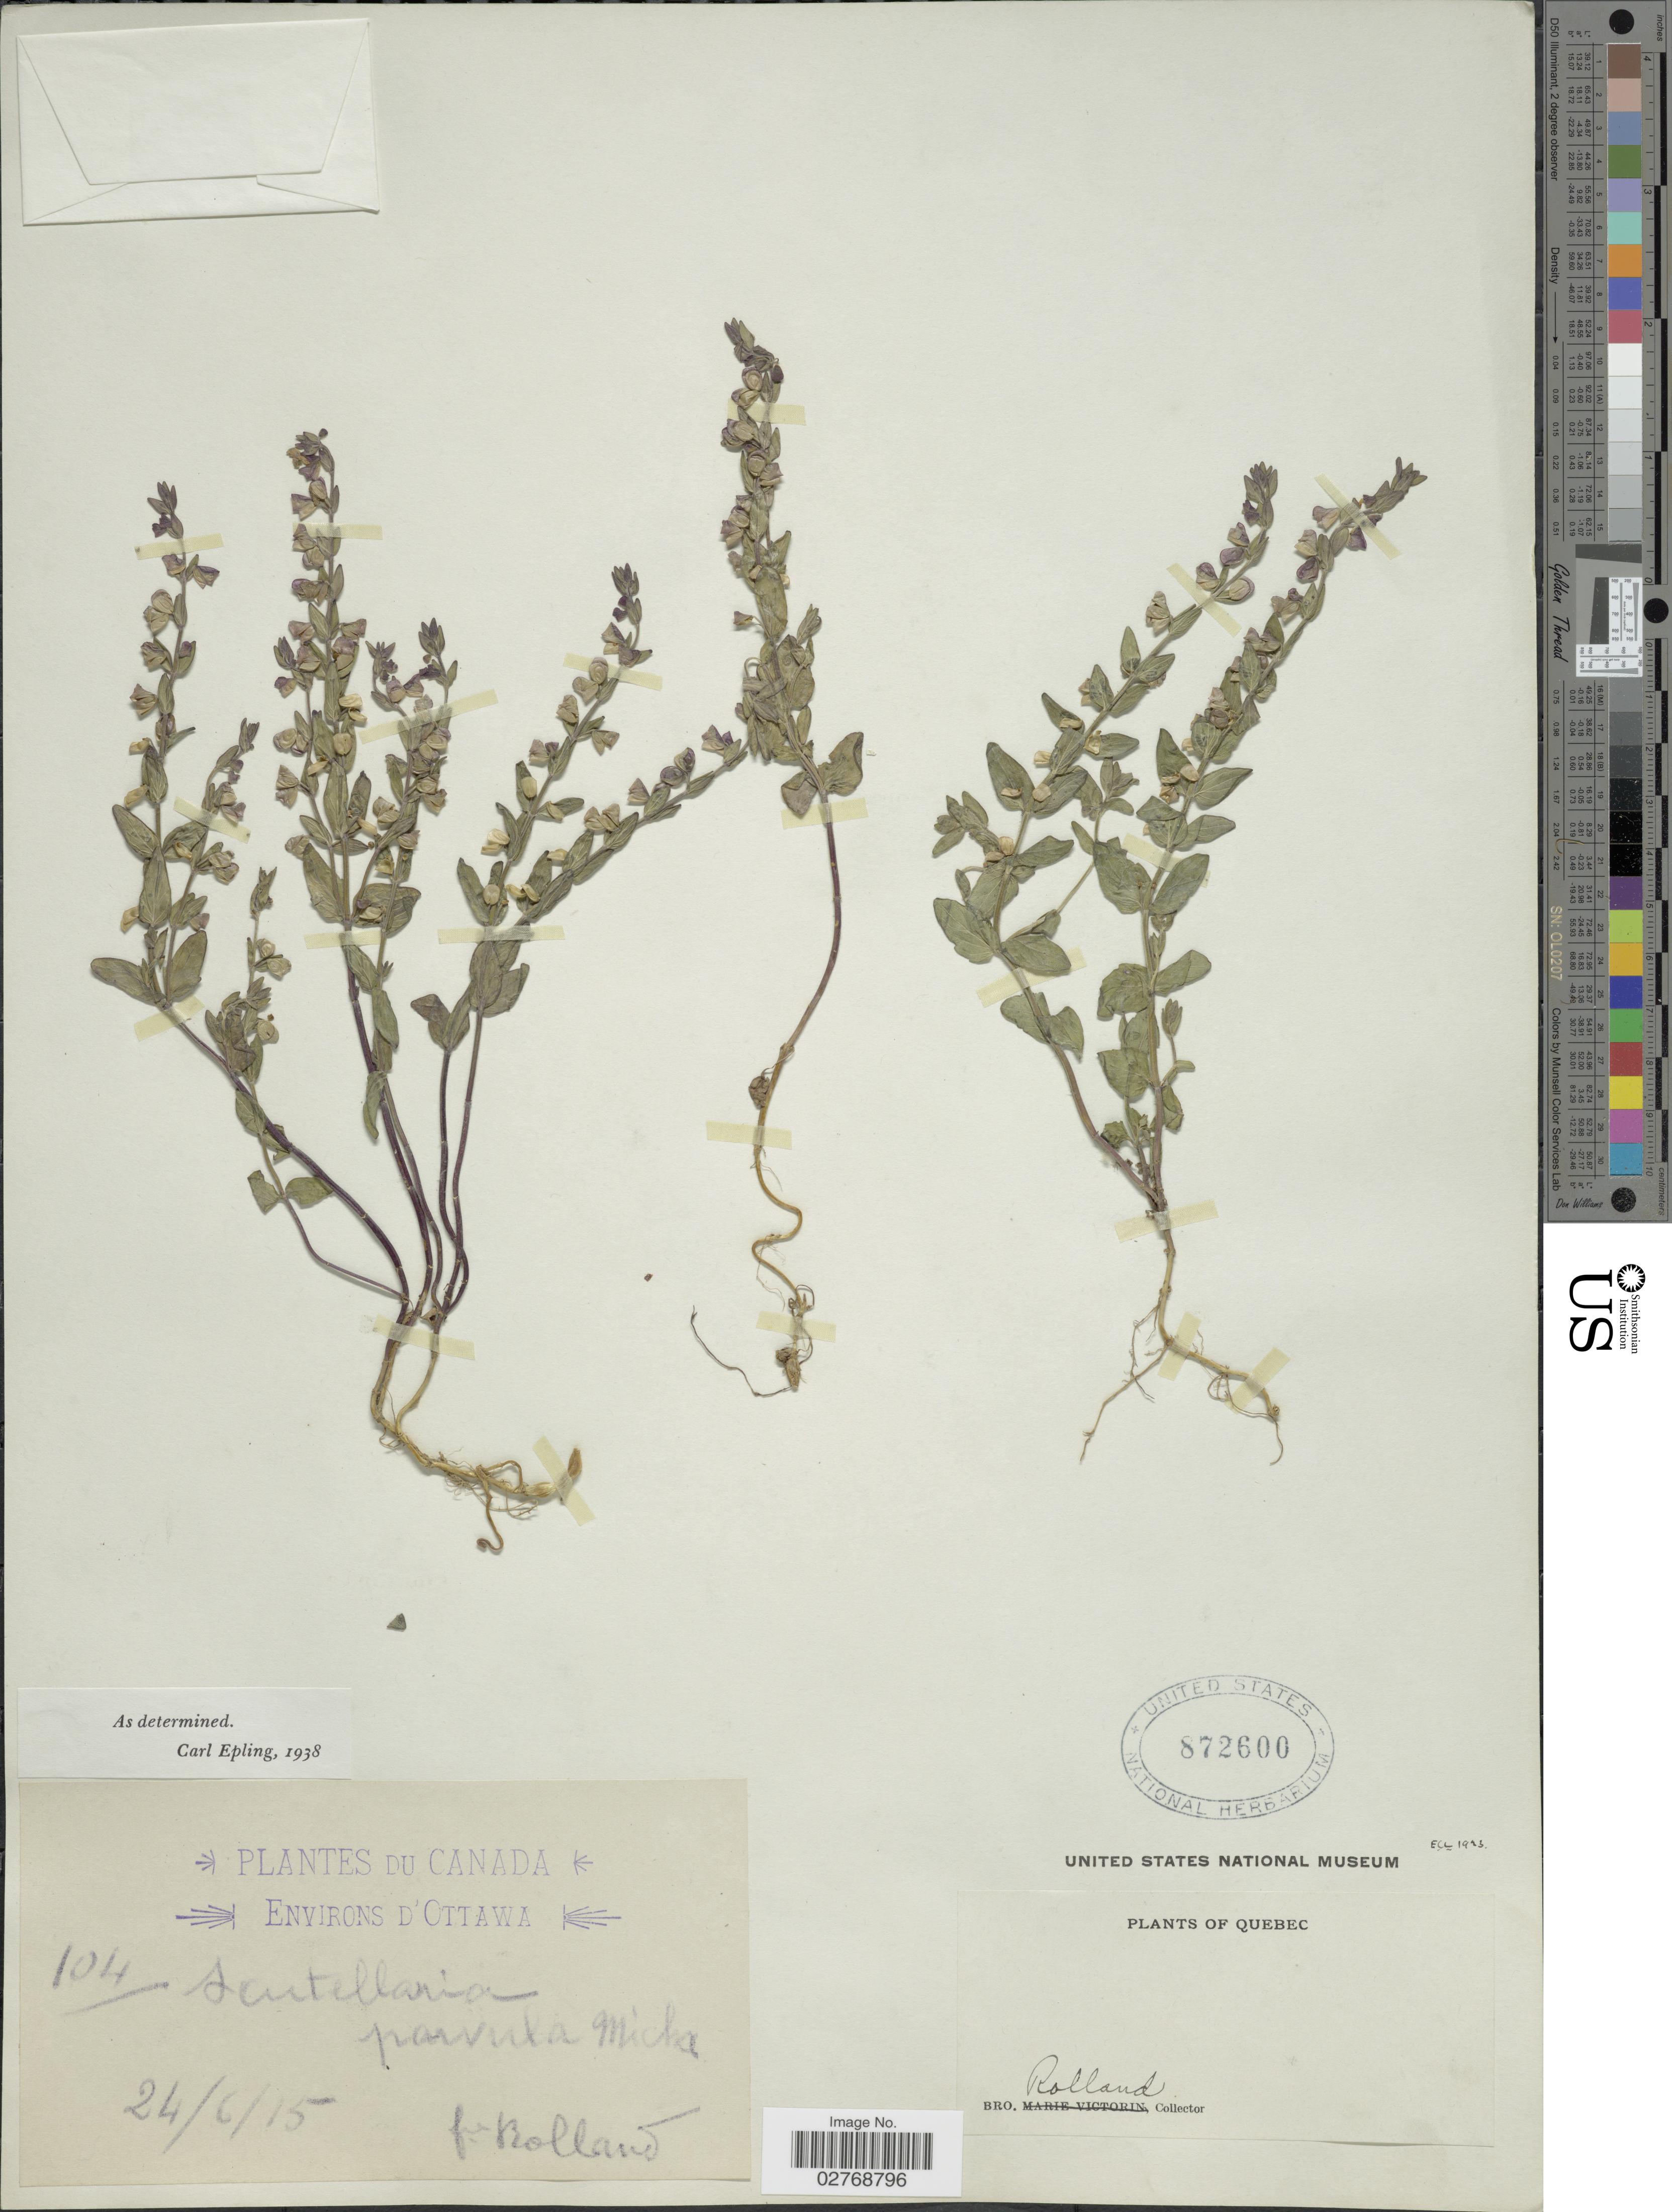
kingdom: Plantae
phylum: Tracheophyta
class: Magnoliopsida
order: Lamiales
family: Lamiaceae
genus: Scutellaria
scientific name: Scutellaria parvula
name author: Michx.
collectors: B. Rolland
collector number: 104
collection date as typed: Transcribed d/m/y: 24/6/15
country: Canada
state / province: Quebec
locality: Environs d'Ottawa.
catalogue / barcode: US 872600